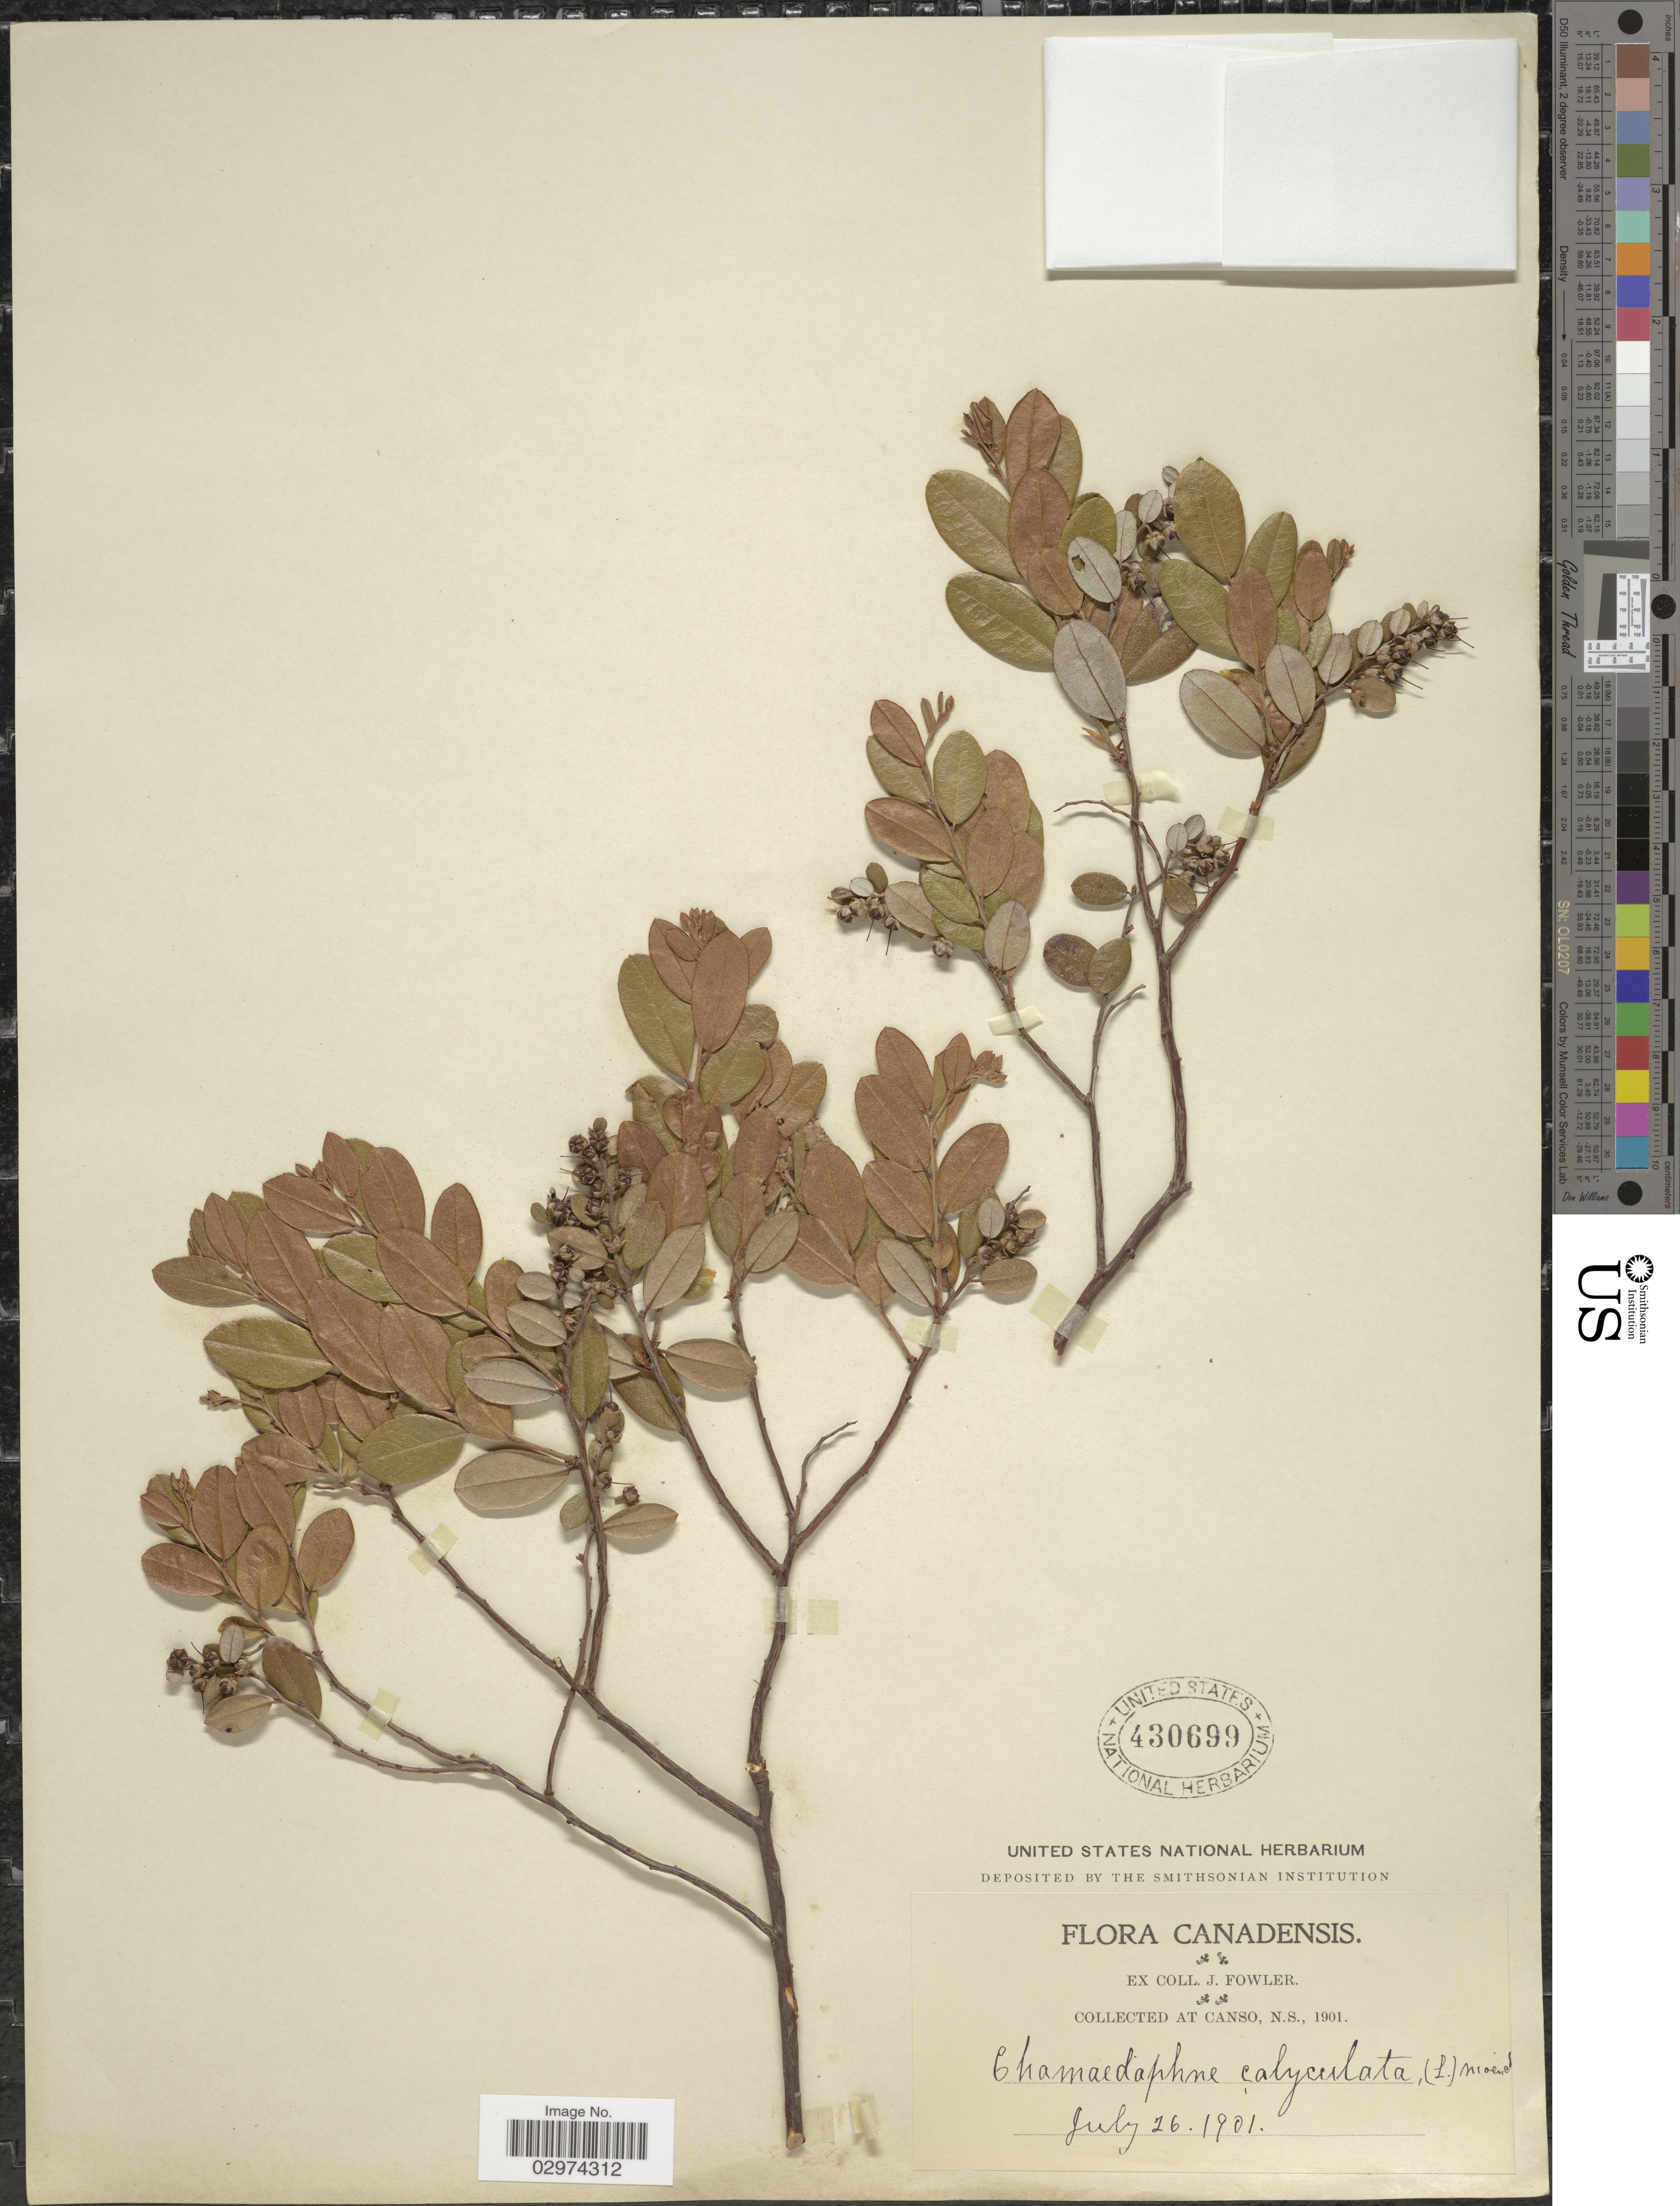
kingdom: Plantae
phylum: Tracheophyta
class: Magnoliopsida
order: Ericales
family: Ericaceae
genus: Chamaedaphne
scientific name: Chamaedaphne calyculata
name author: (L.) Moench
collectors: J. Fowler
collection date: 1901-07-26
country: Canada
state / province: Nova Scotia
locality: At Canso, N.S.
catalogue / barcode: US 430699